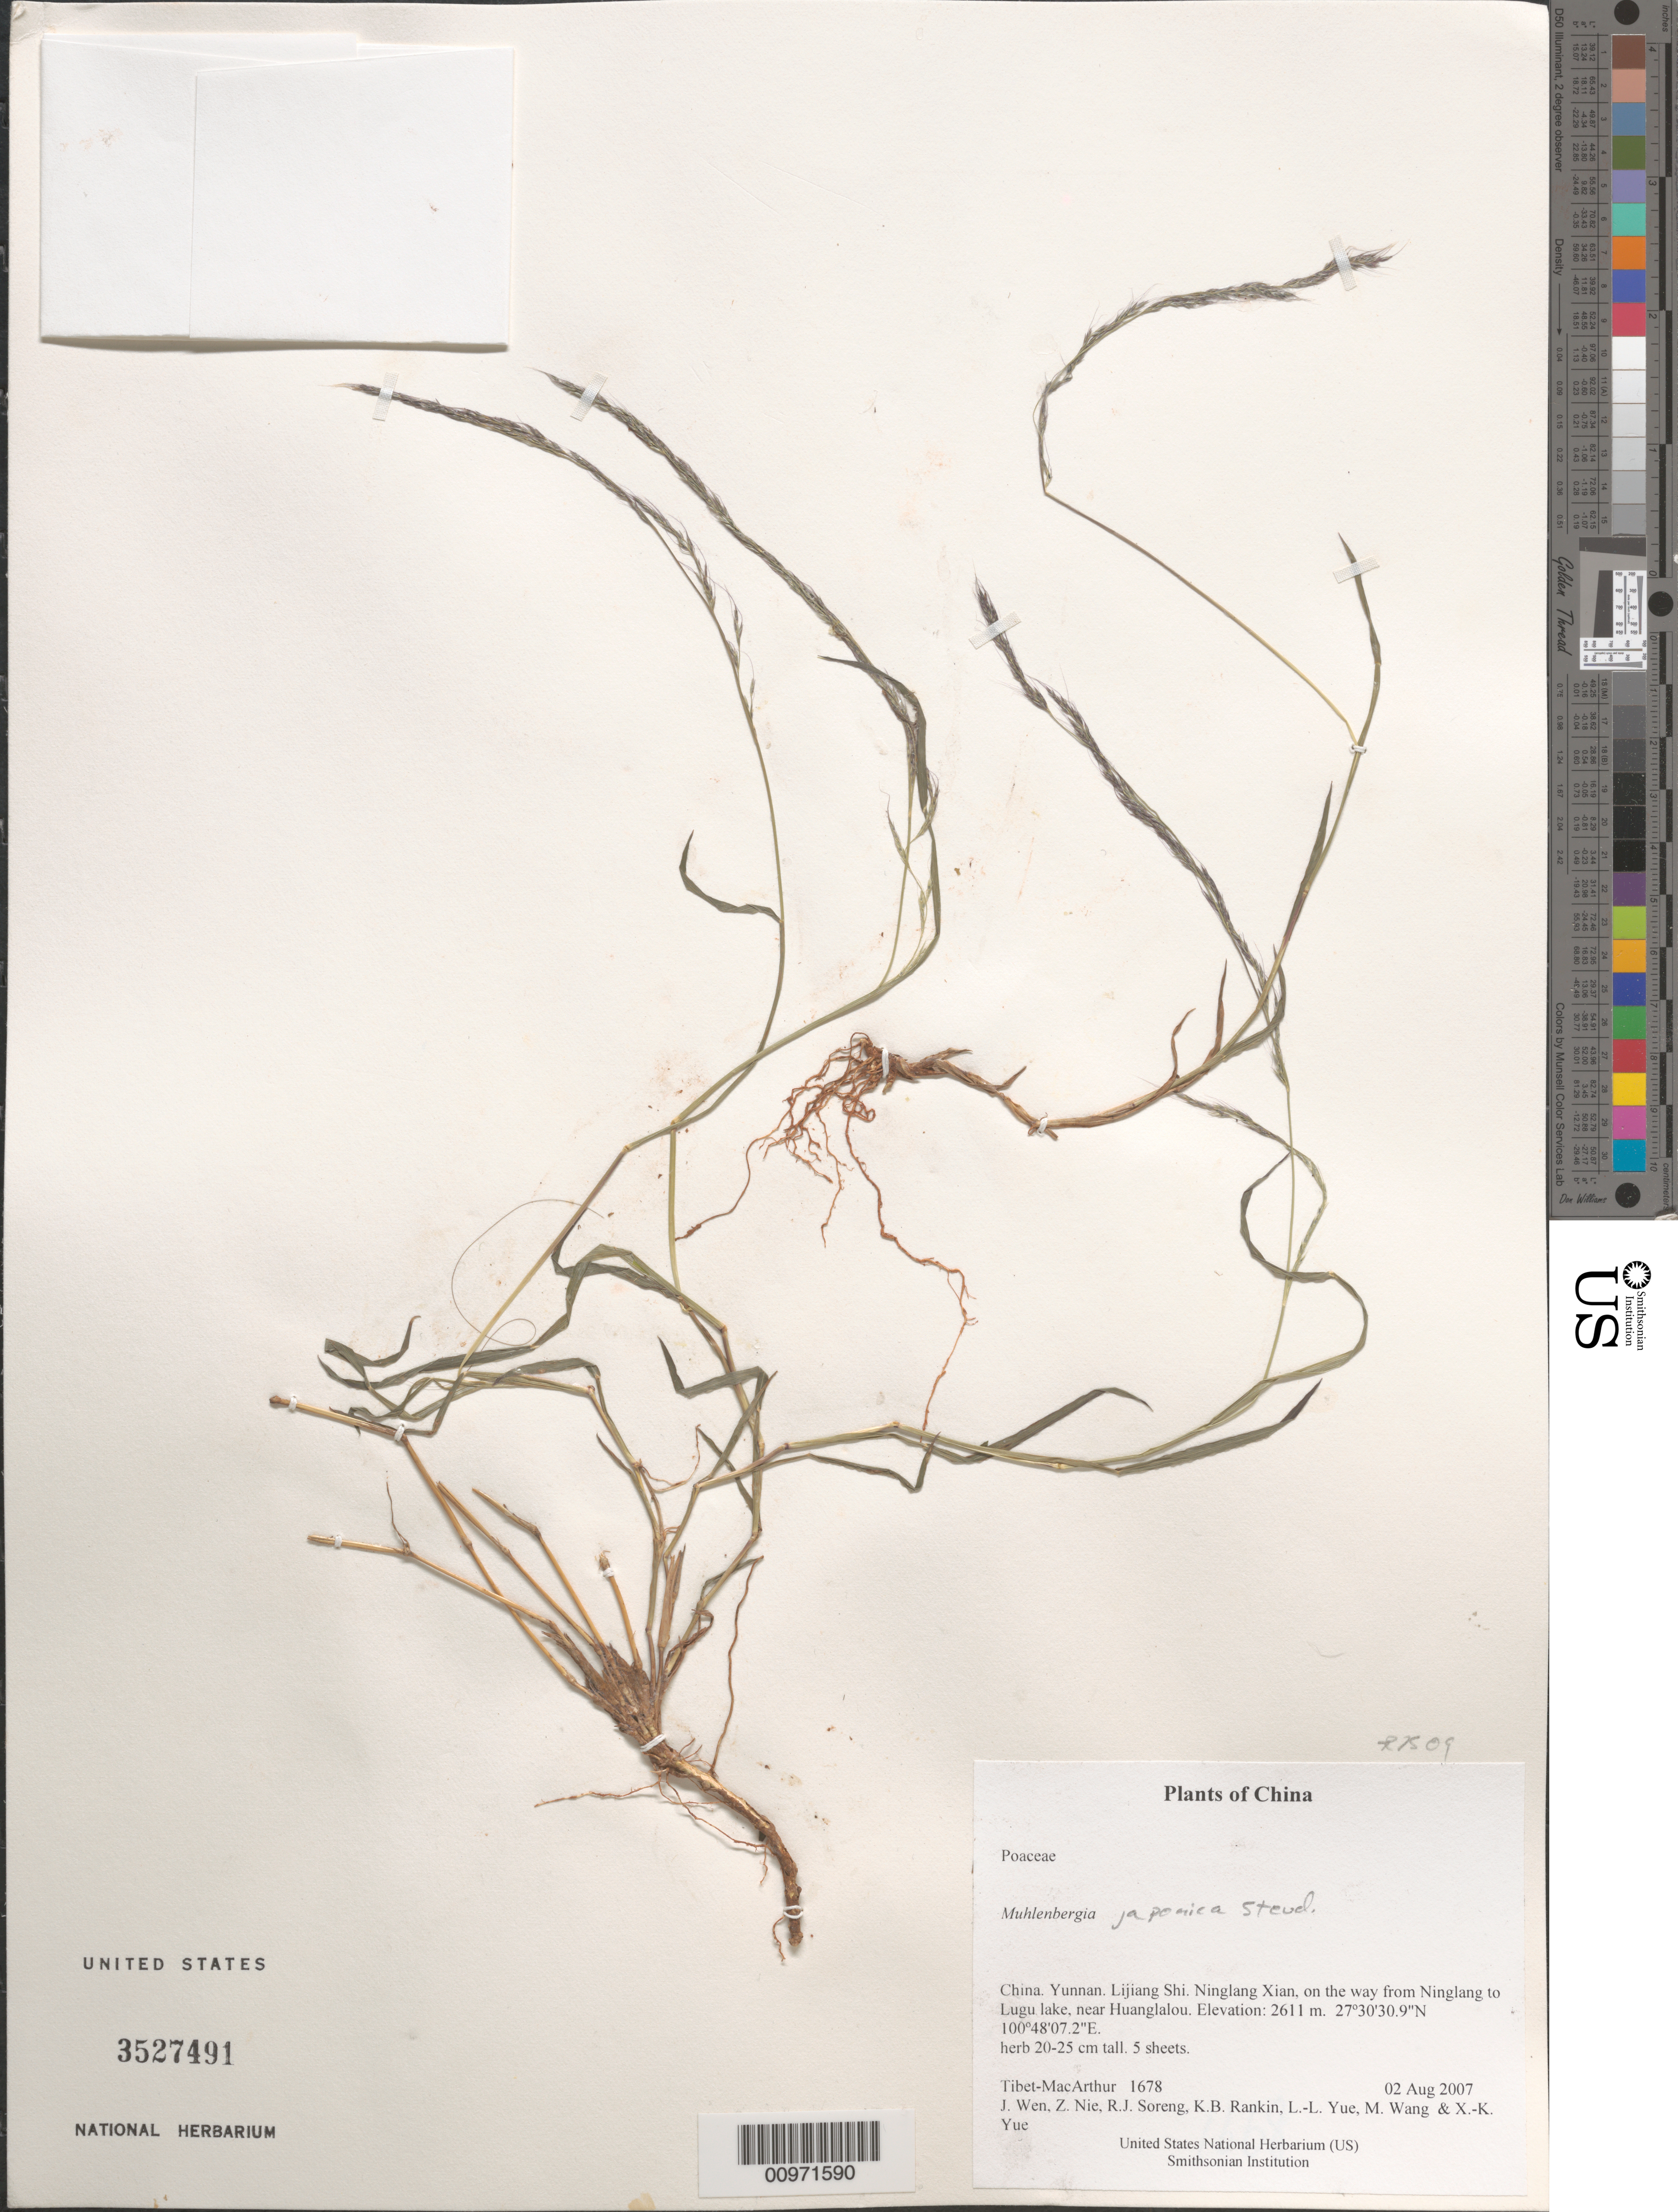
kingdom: Plantae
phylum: Tracheophyta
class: Liliopsida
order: Poales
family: Poaceae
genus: Muhlenbergia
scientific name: Muhlenbergia japonica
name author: Steud.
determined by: Soreng, Robert J., Research Associate (BOT), Smithsonian Institution - National Museum of Natural History (UNITED STATES)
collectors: Tibet-MacArthur, J. Wen, Z. Nie, R. J. Soreng, K. Rankin, L. Yue, M. Wang & X. Yue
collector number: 1678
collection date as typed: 02 Aug 2007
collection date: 2007-08-02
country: China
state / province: Yunnan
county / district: Lijiang Shi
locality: Ninglang Xian, on the way from Ninglang to Lugu lake, near Huanglalou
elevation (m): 2611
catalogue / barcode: US 3527491